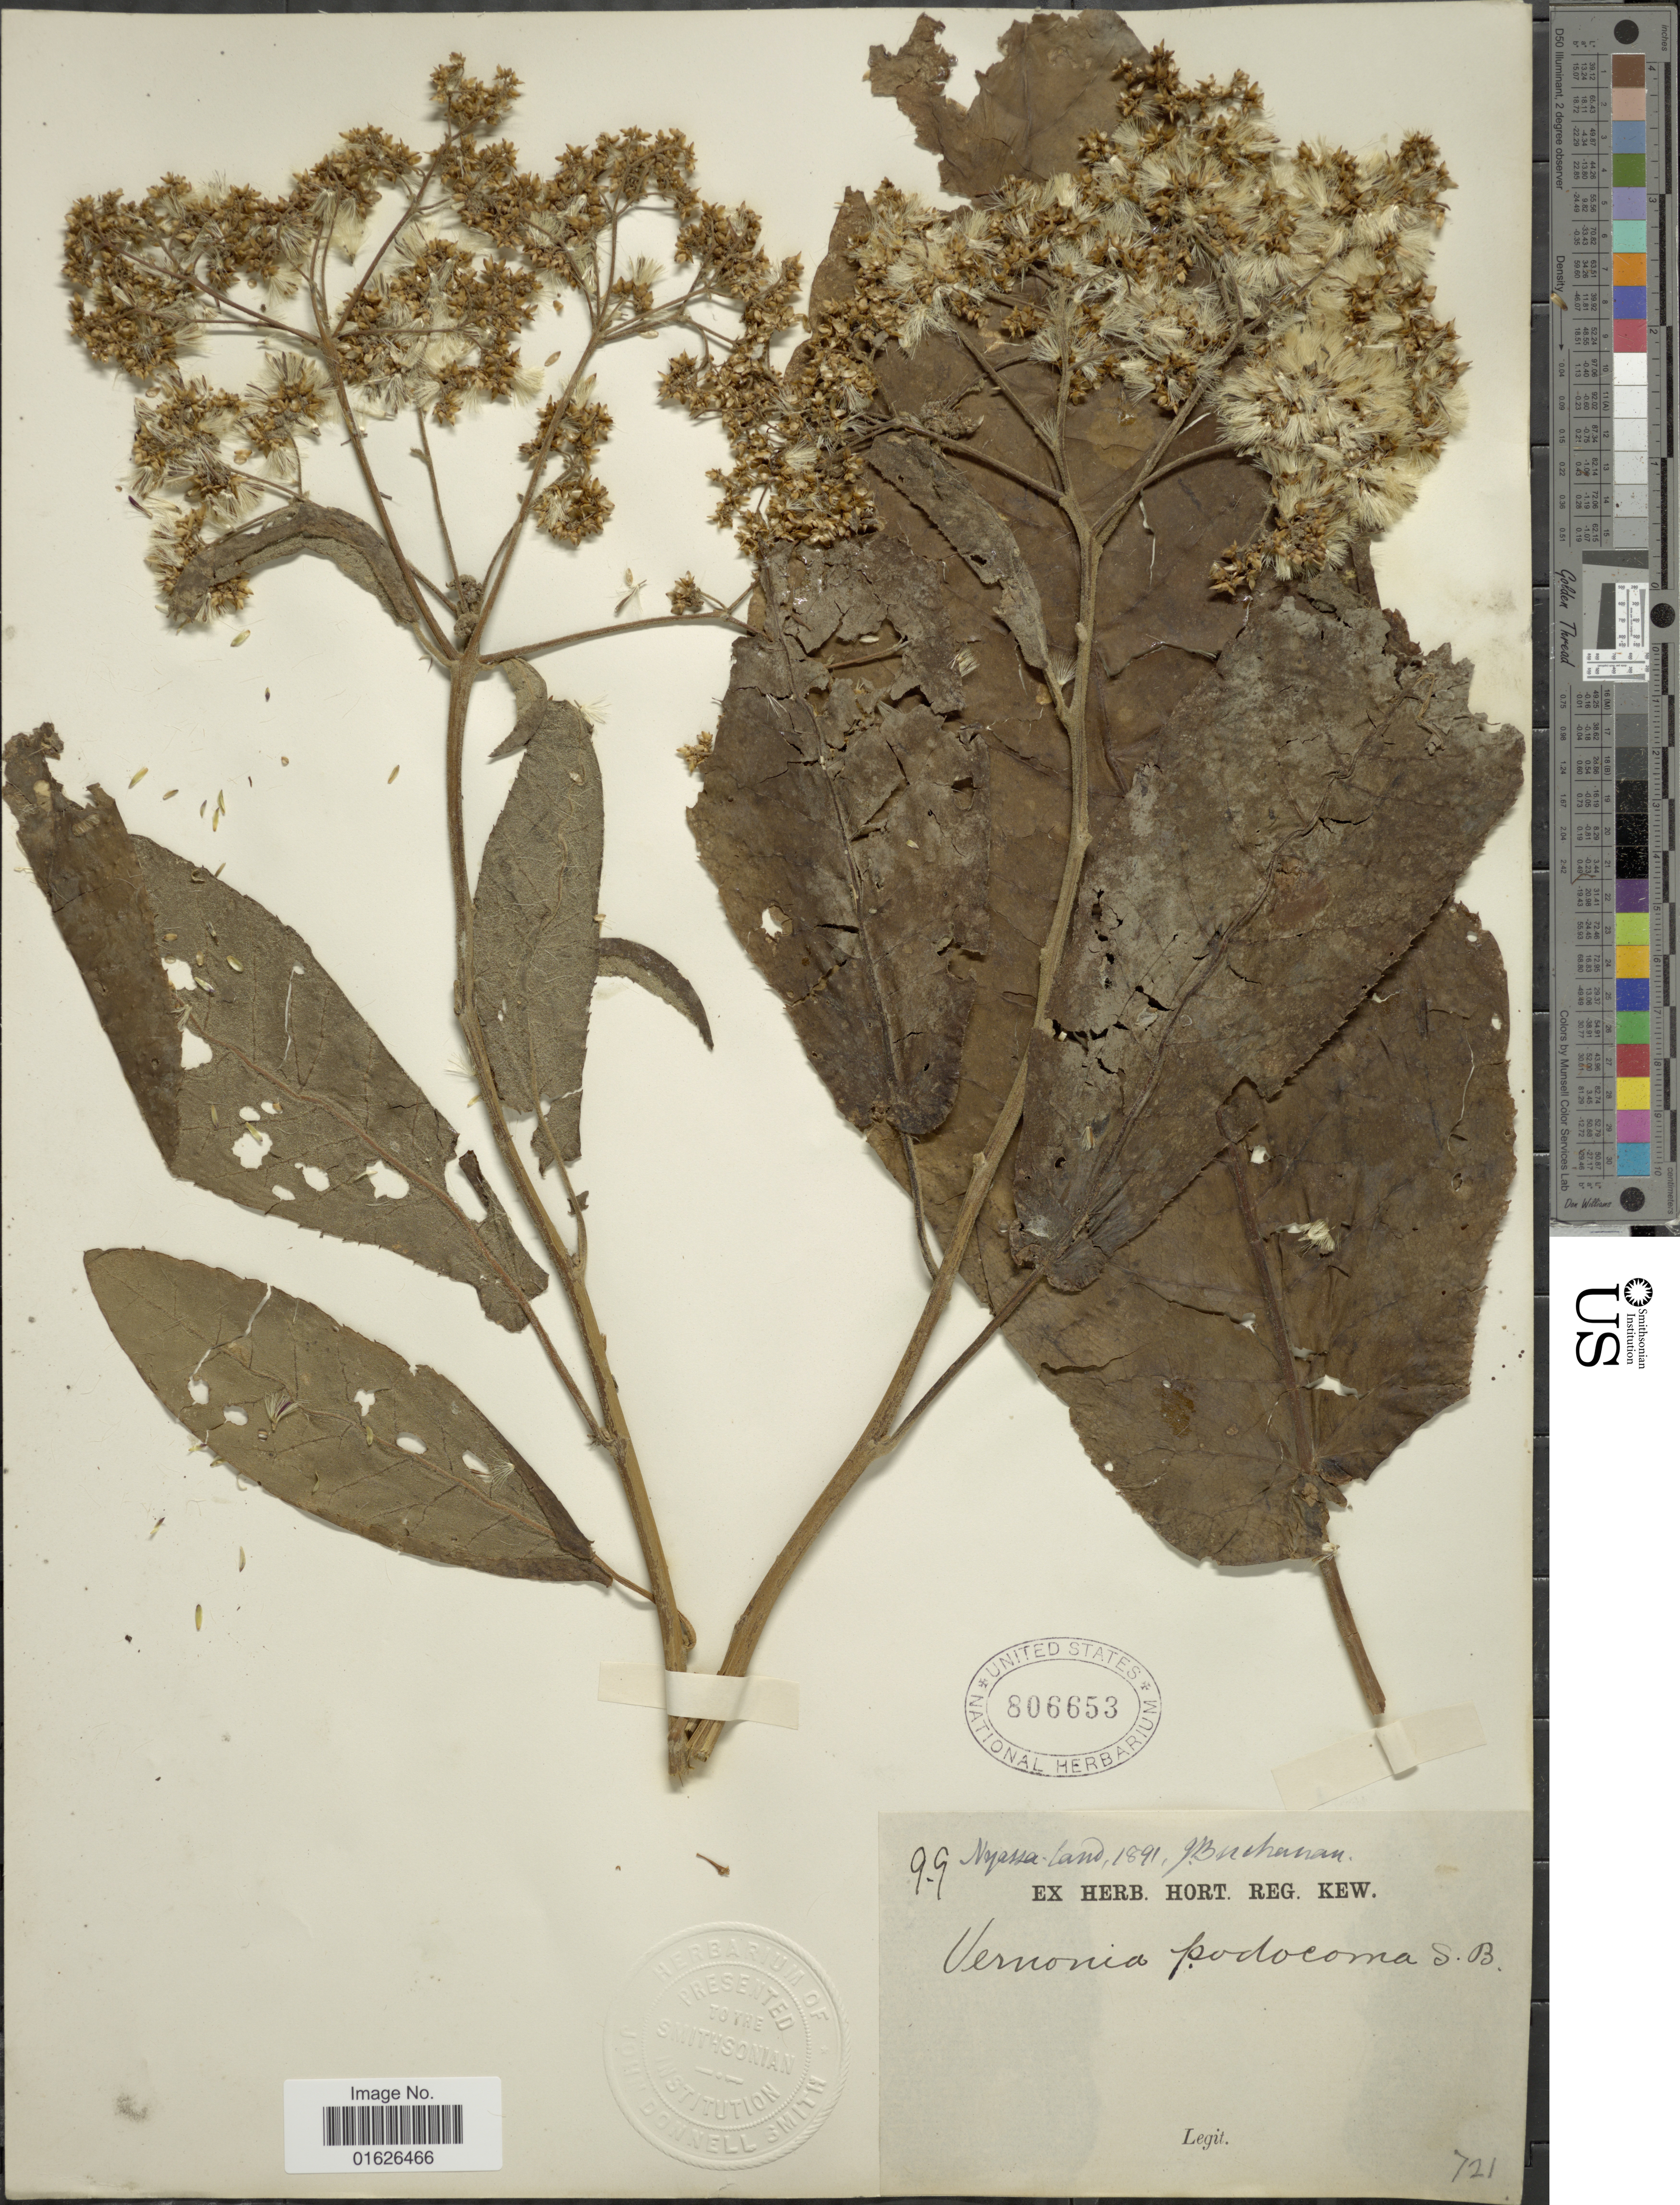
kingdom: Plantae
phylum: Tracheophyta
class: Magnoliopsida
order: Asterales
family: Asteraceae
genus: Gymnanthemum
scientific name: Gymnanthemum myrianthum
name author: (Hook. f.) H. Rob.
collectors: J. Buchanan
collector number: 99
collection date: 1891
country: Malawi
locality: Nyasaland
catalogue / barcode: US 806653